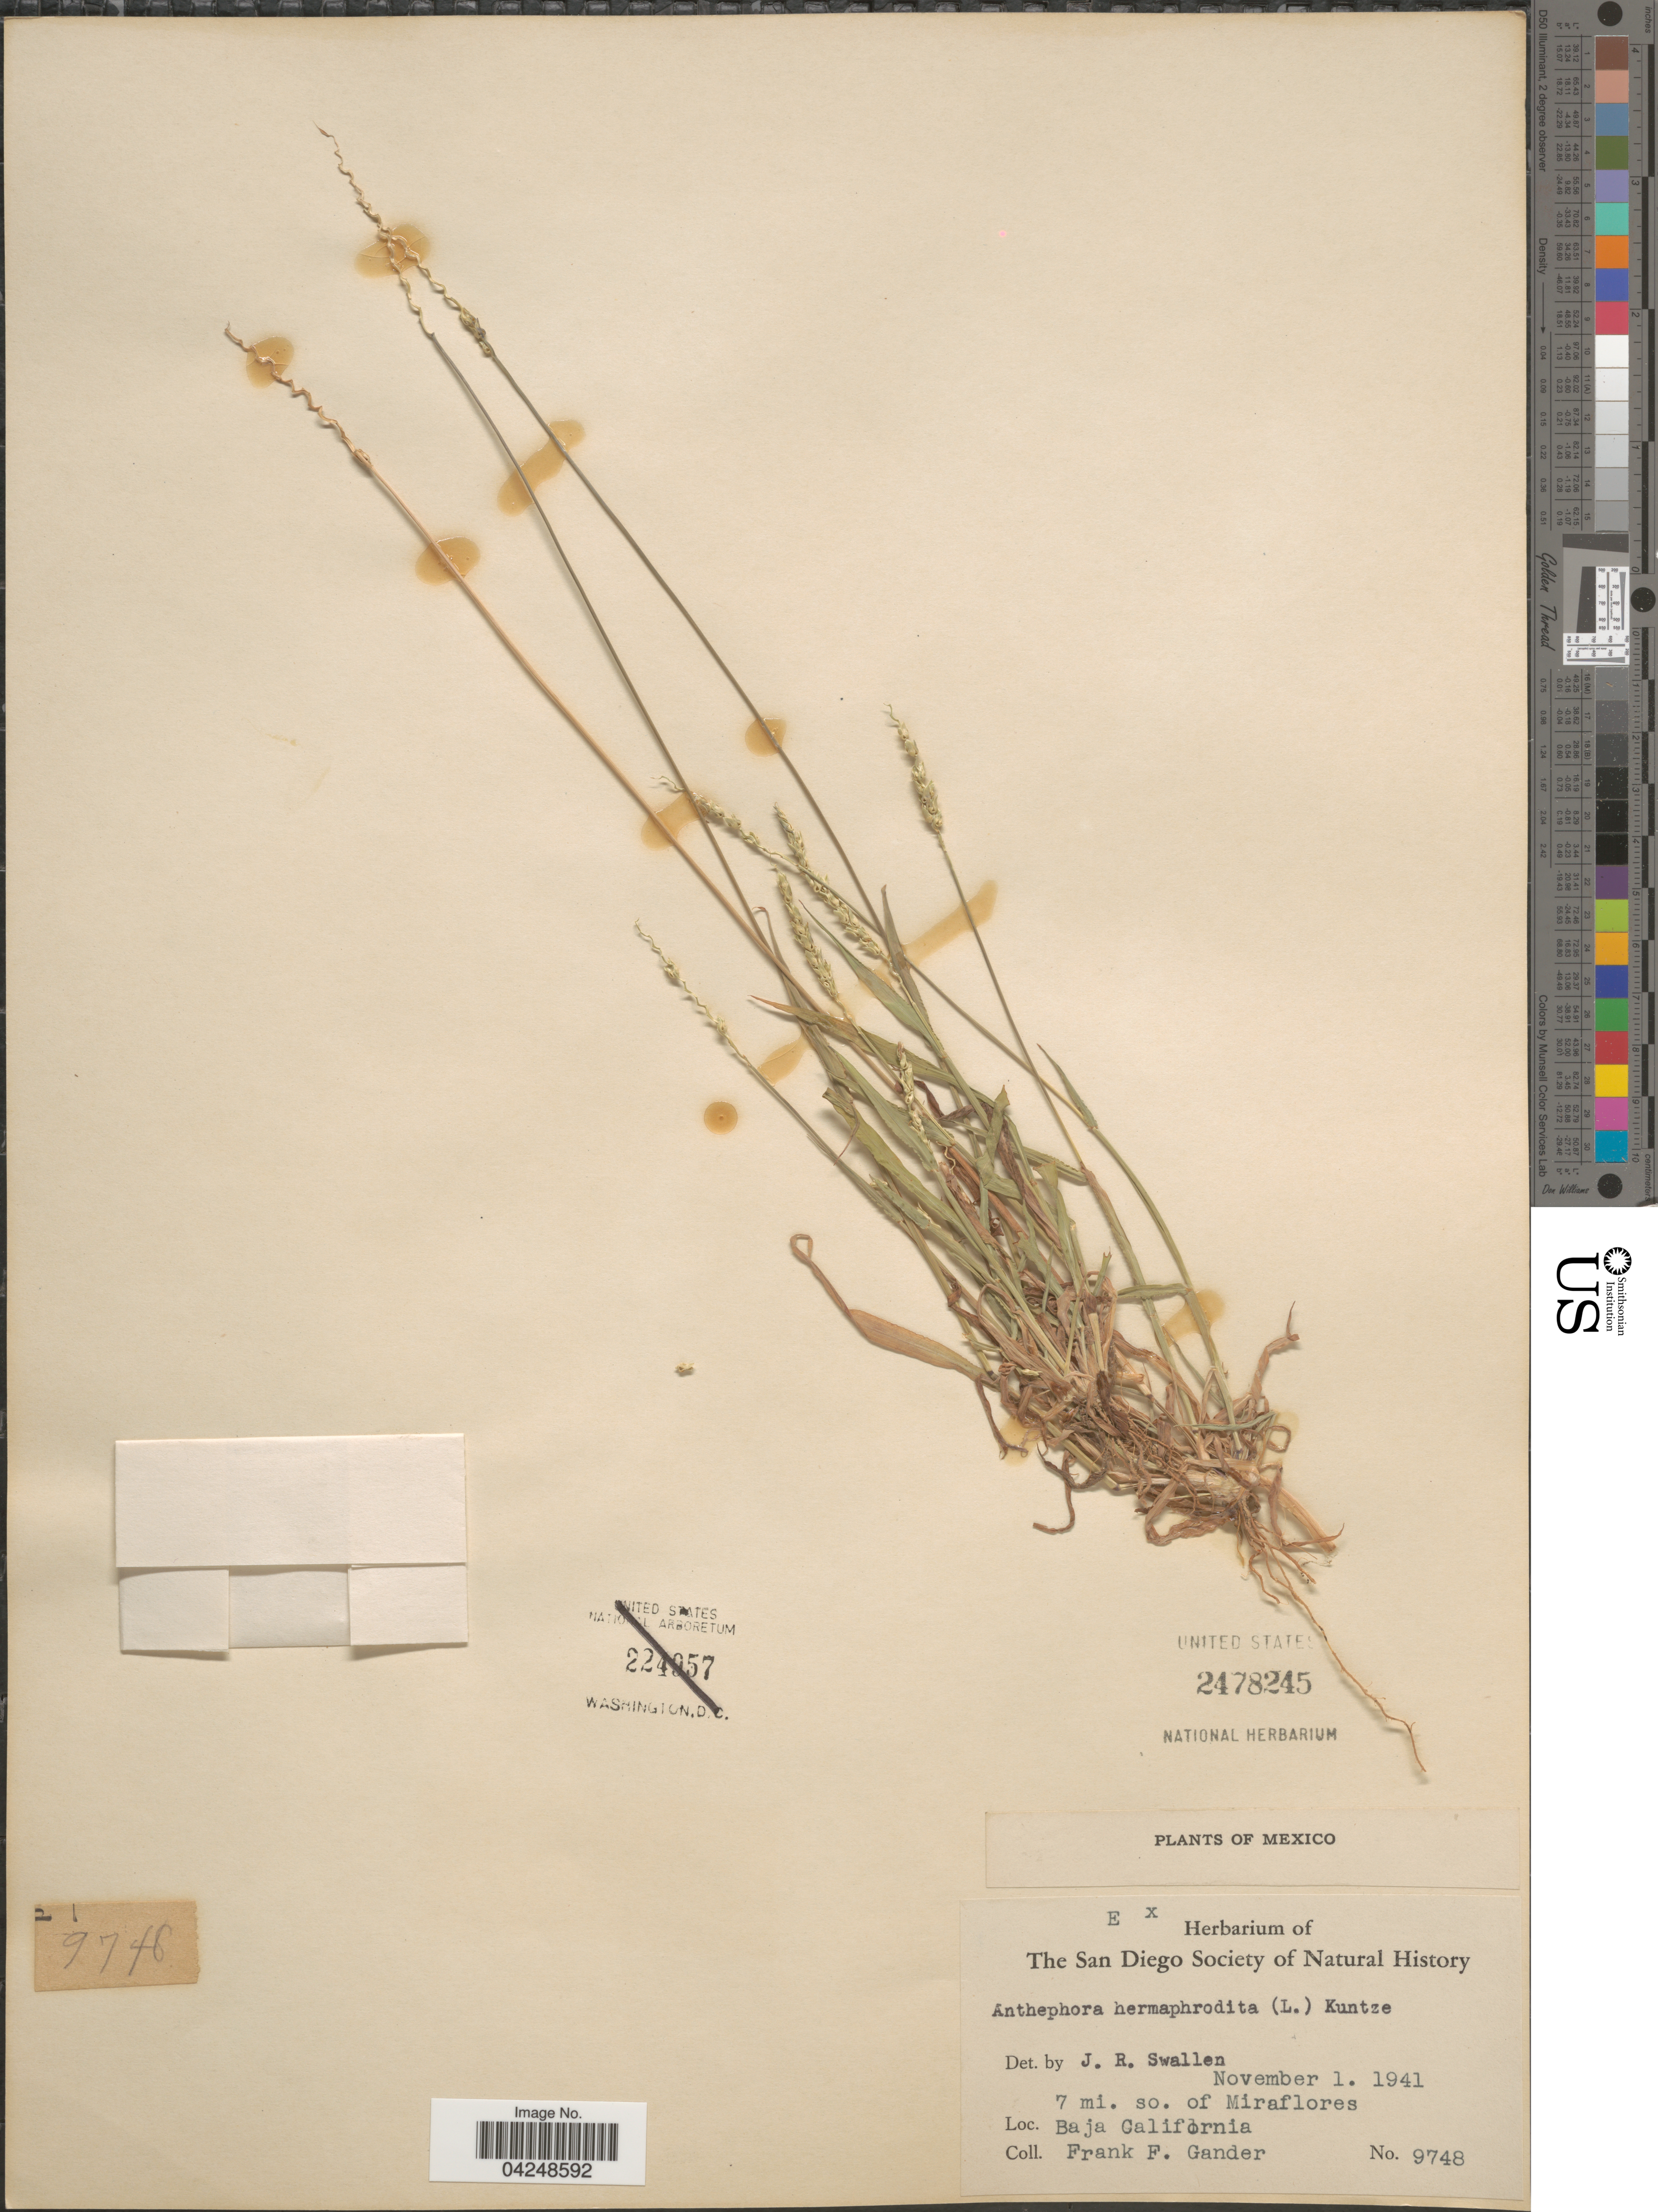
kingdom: Plantae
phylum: Tracheophyta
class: Liliopsida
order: Poales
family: Poaceae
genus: Anthephora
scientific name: Anthephora hermaphrodita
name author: (L.) Kuntze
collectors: F. Gander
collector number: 9748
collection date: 1941-11-01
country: Mexico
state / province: Baja California Sur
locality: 7 mi. so. of Miraflores.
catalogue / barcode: US 2478245